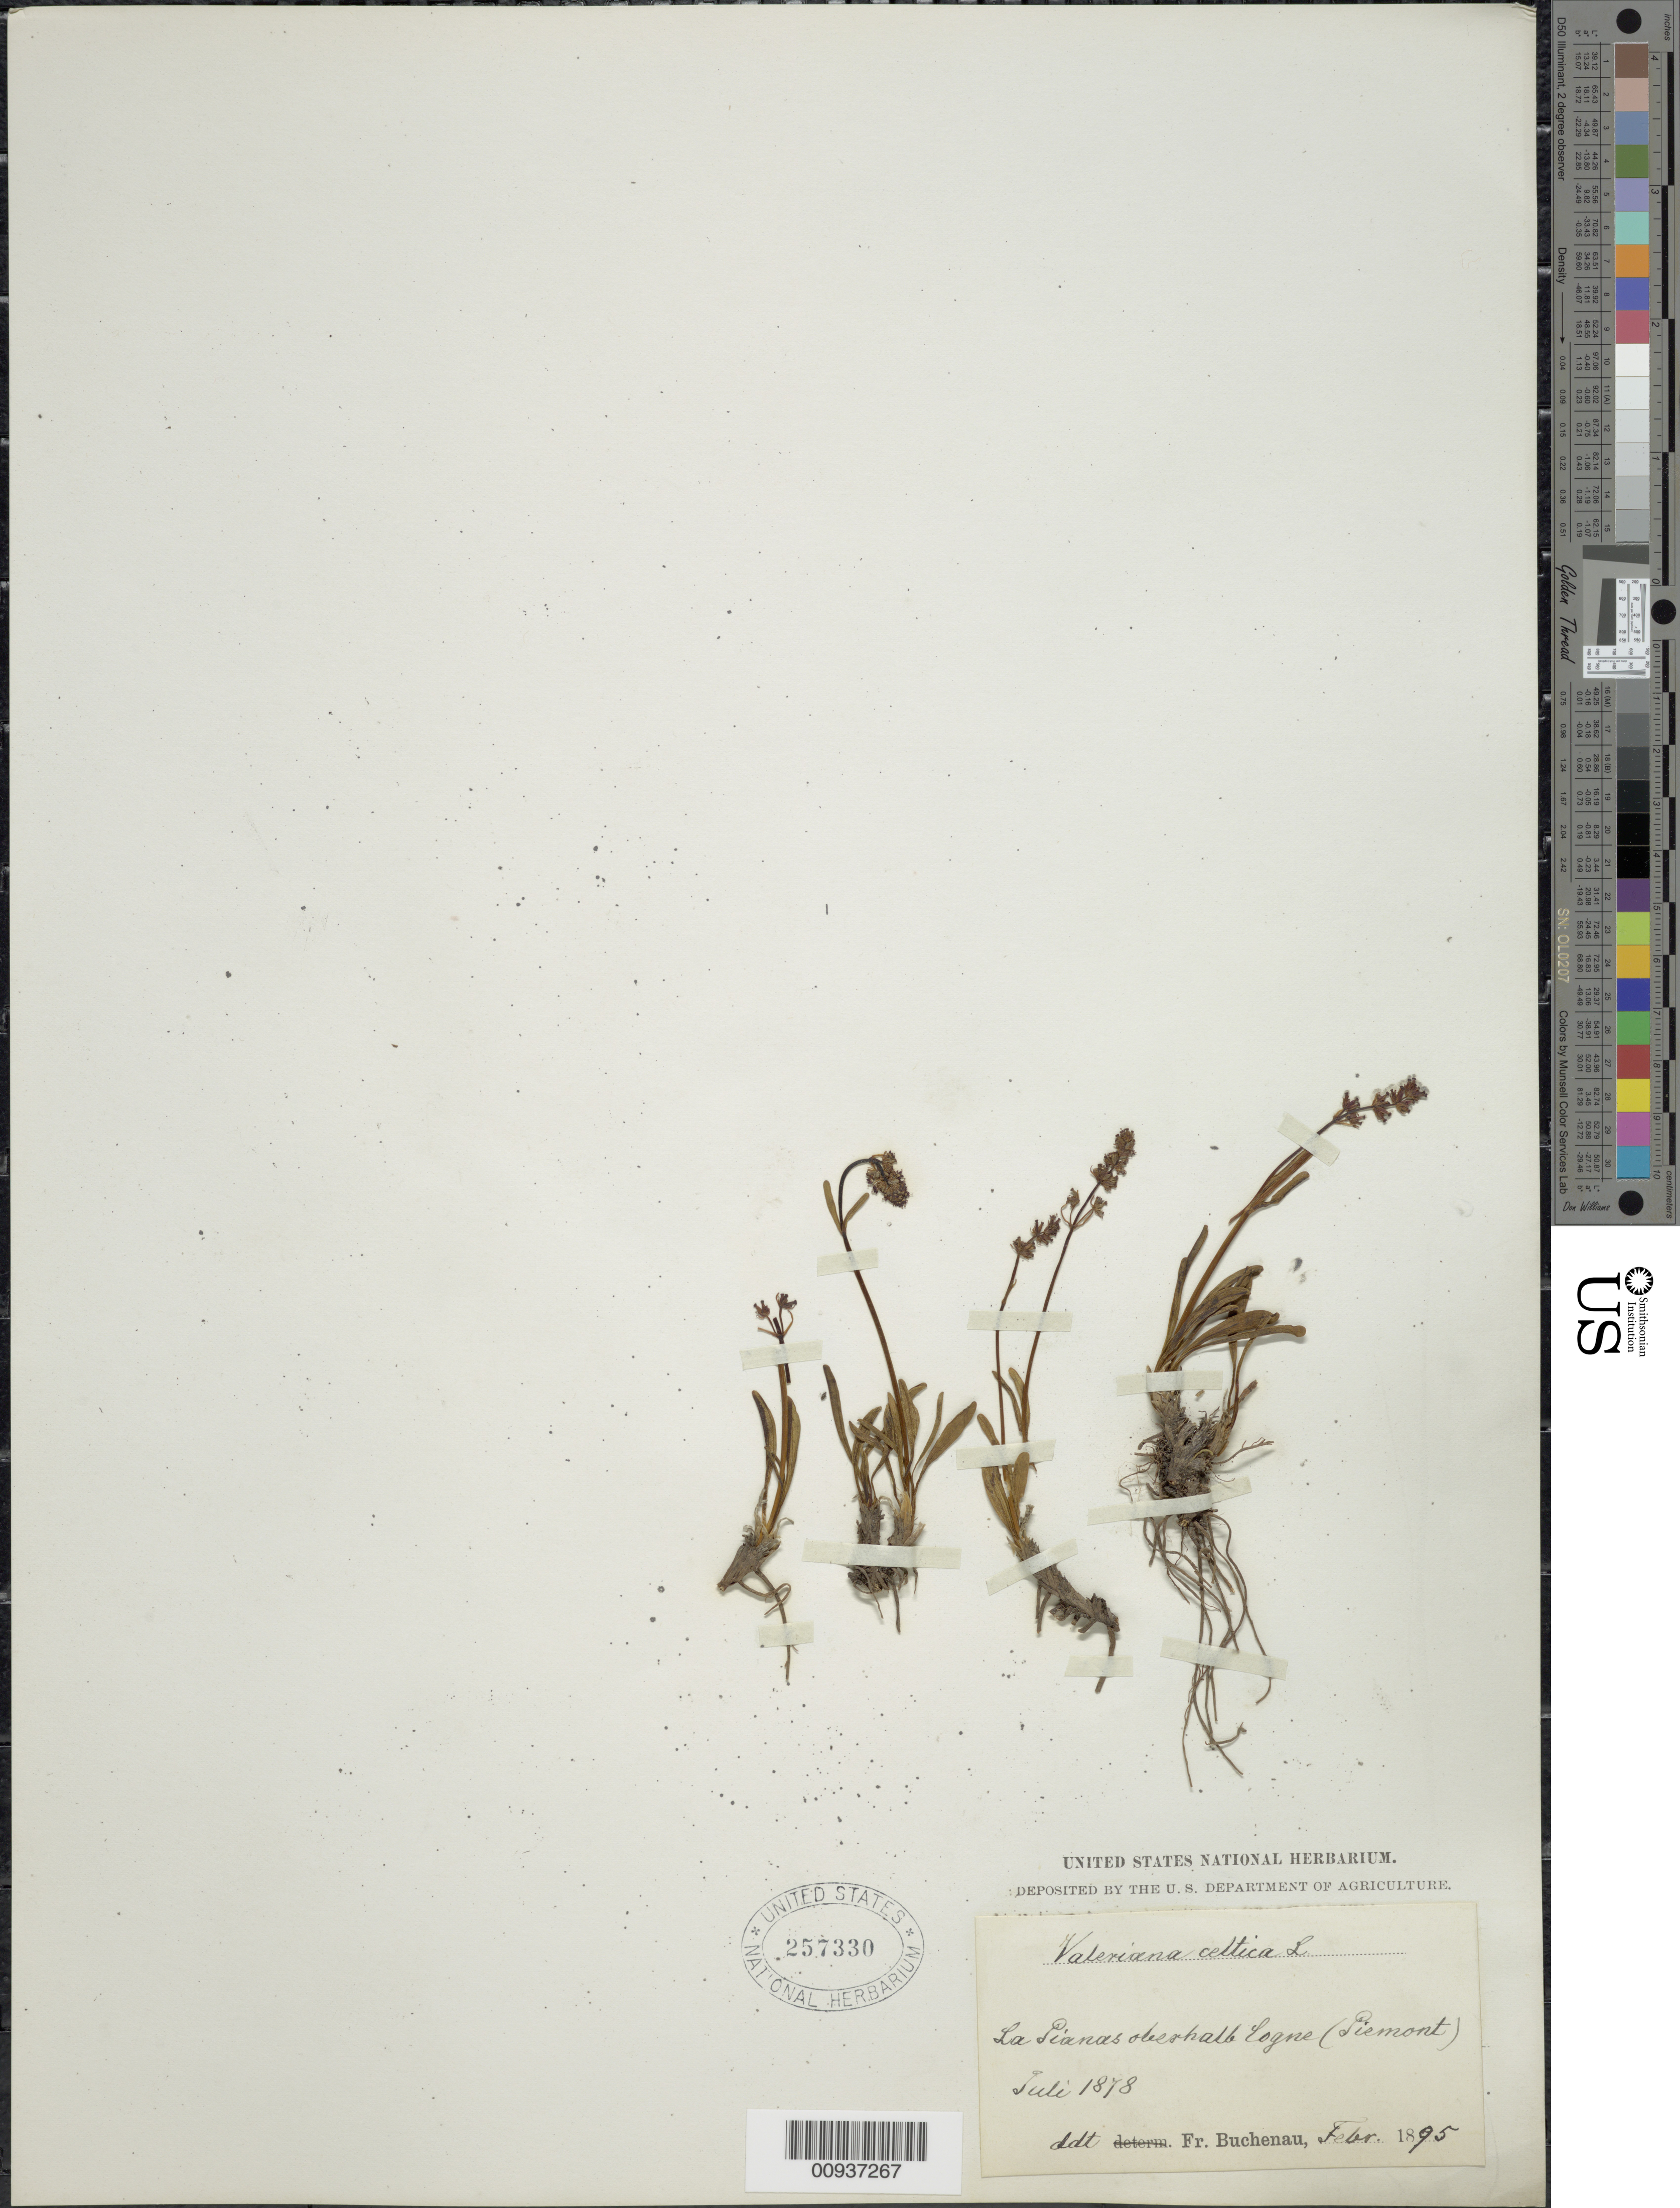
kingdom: Plantae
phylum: Tracheophyta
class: Magnoliopsida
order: Dipsacales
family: Caprifoliaceae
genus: Valeriana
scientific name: Valeriana celtica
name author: L.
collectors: F. Buchenau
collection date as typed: Jul 1878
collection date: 1878-07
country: Italy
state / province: Piedmont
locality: La Pianas [] logne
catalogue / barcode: US 257330